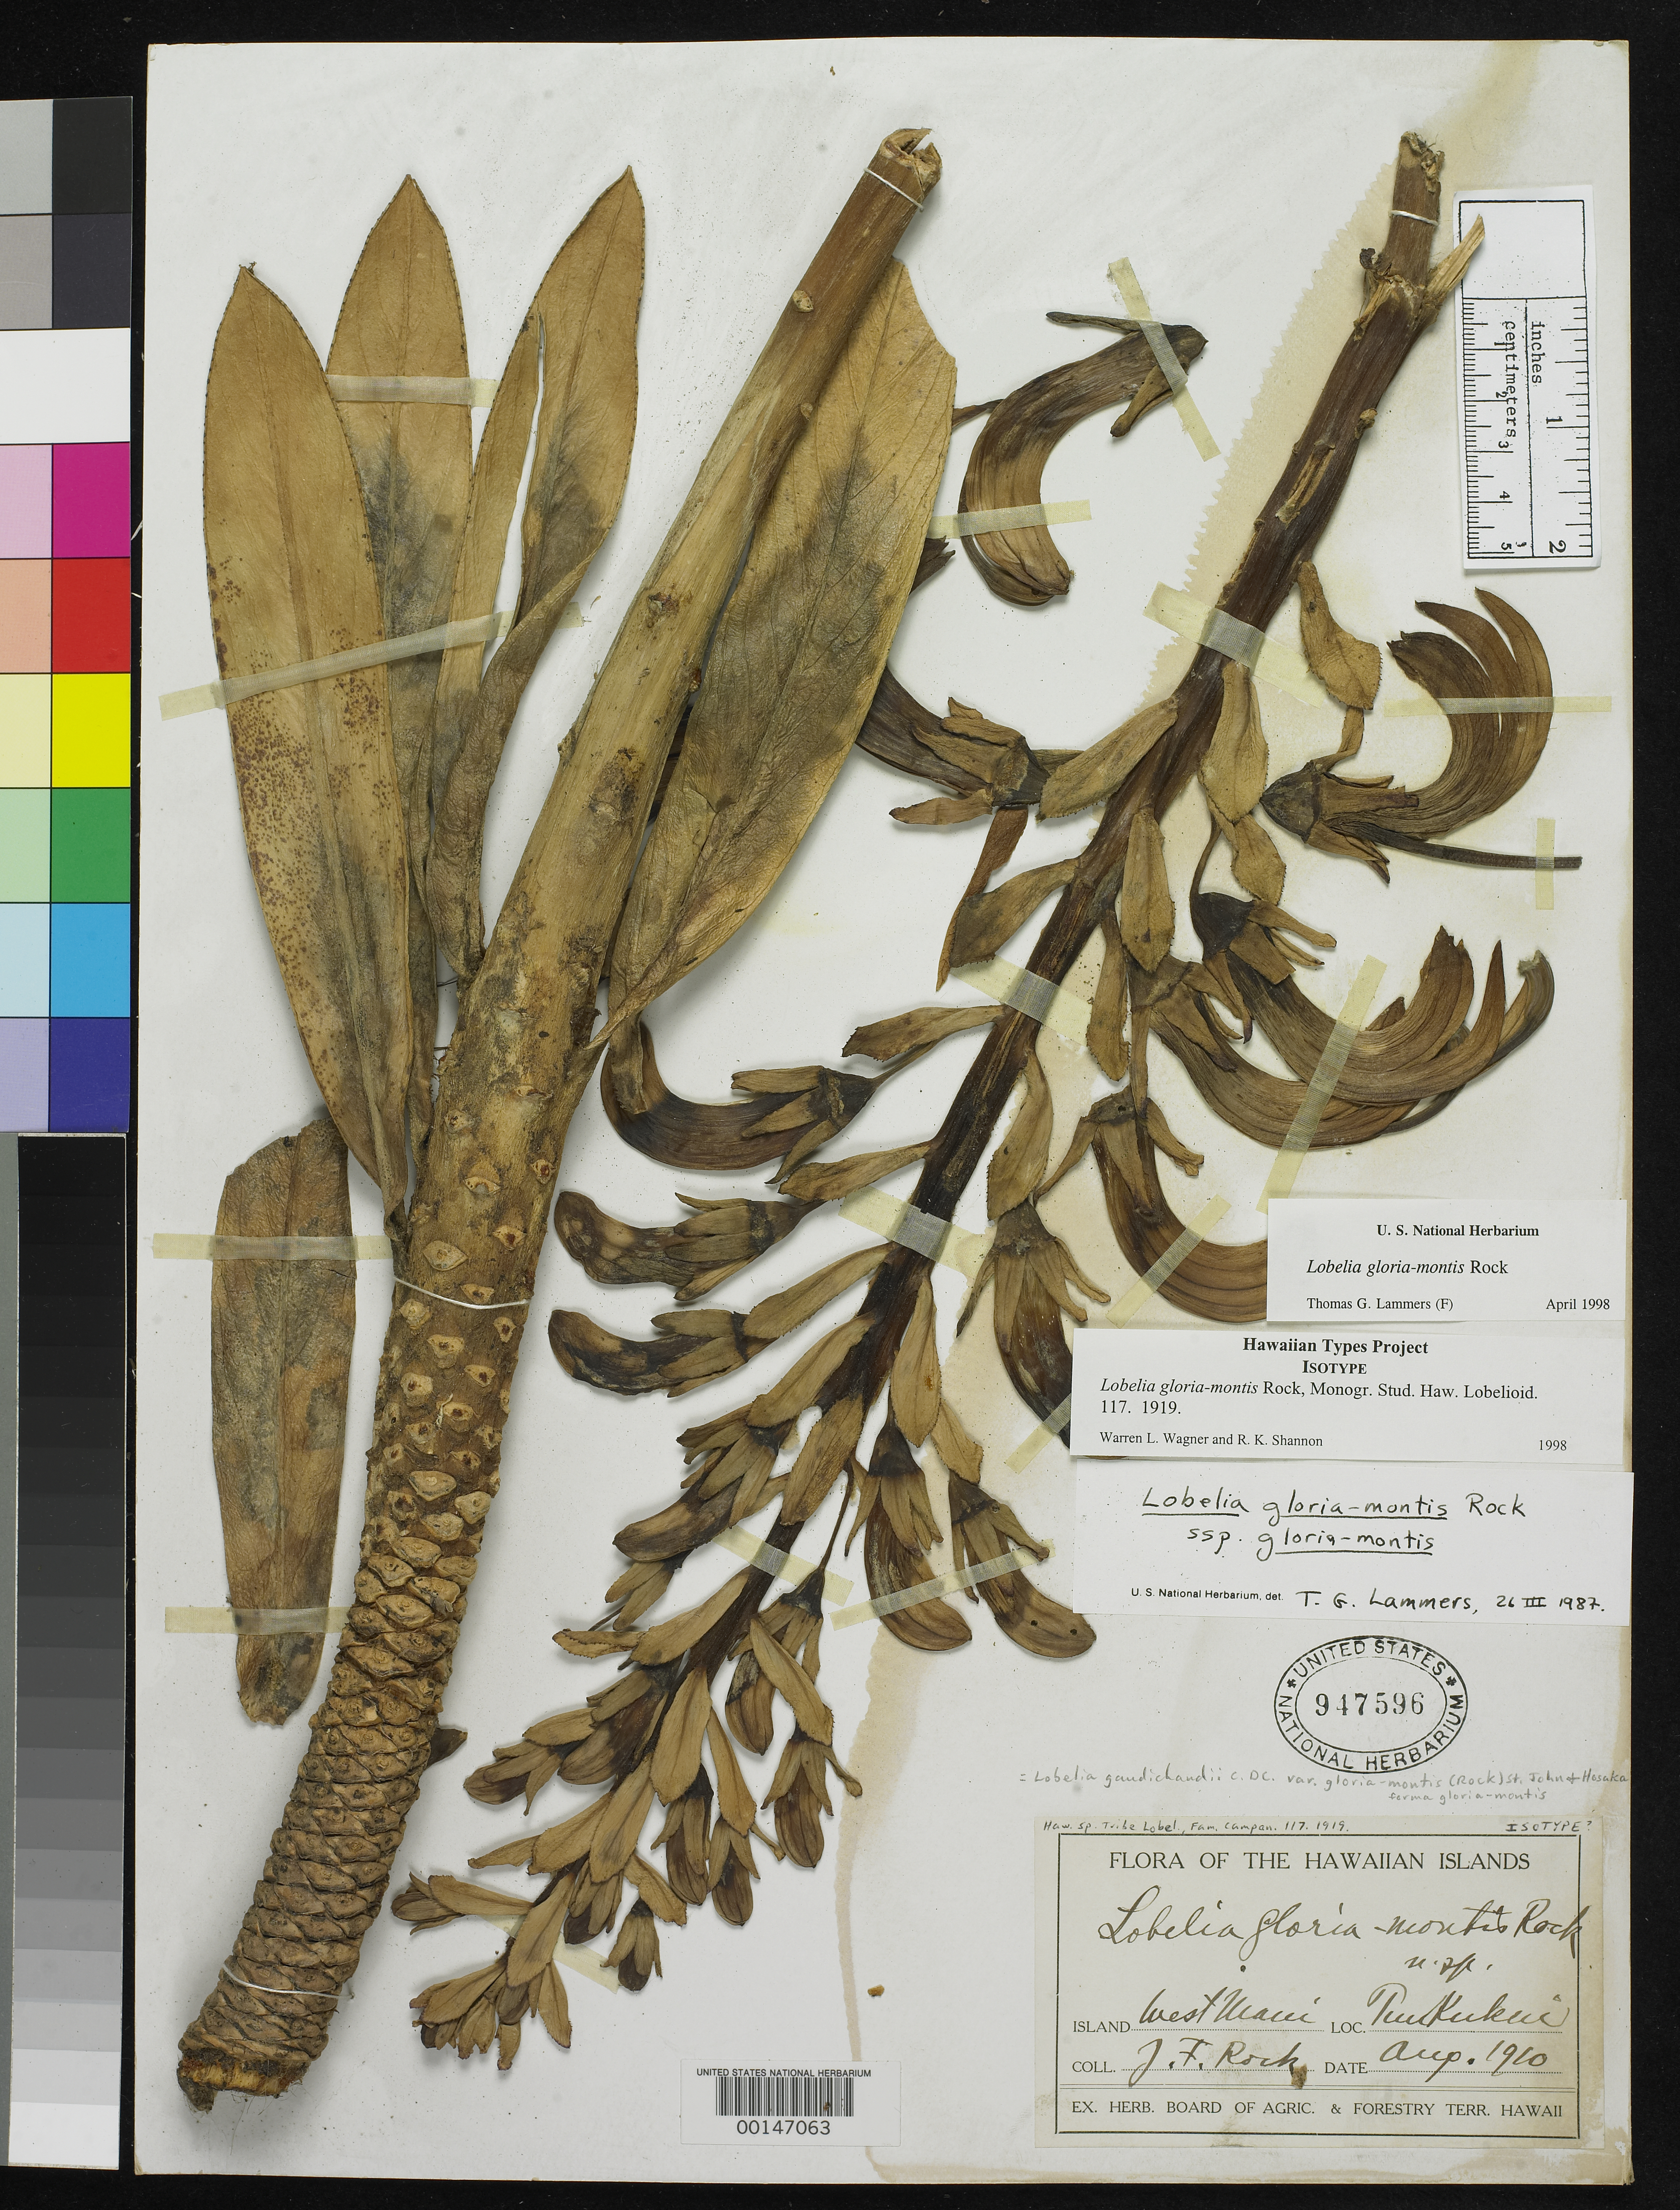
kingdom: Plantae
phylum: Tracheophyta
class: Magnoliopsida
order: Asterales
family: Campanulaceae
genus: Lobelia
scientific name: Lobelia gloria-montis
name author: Rock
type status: Isosyntype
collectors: J. F. Rock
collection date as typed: Aug 1910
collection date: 1910-08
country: United States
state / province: Hawaii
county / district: Maui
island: Maui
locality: West Maui, Puu Kukui.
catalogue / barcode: US 947596